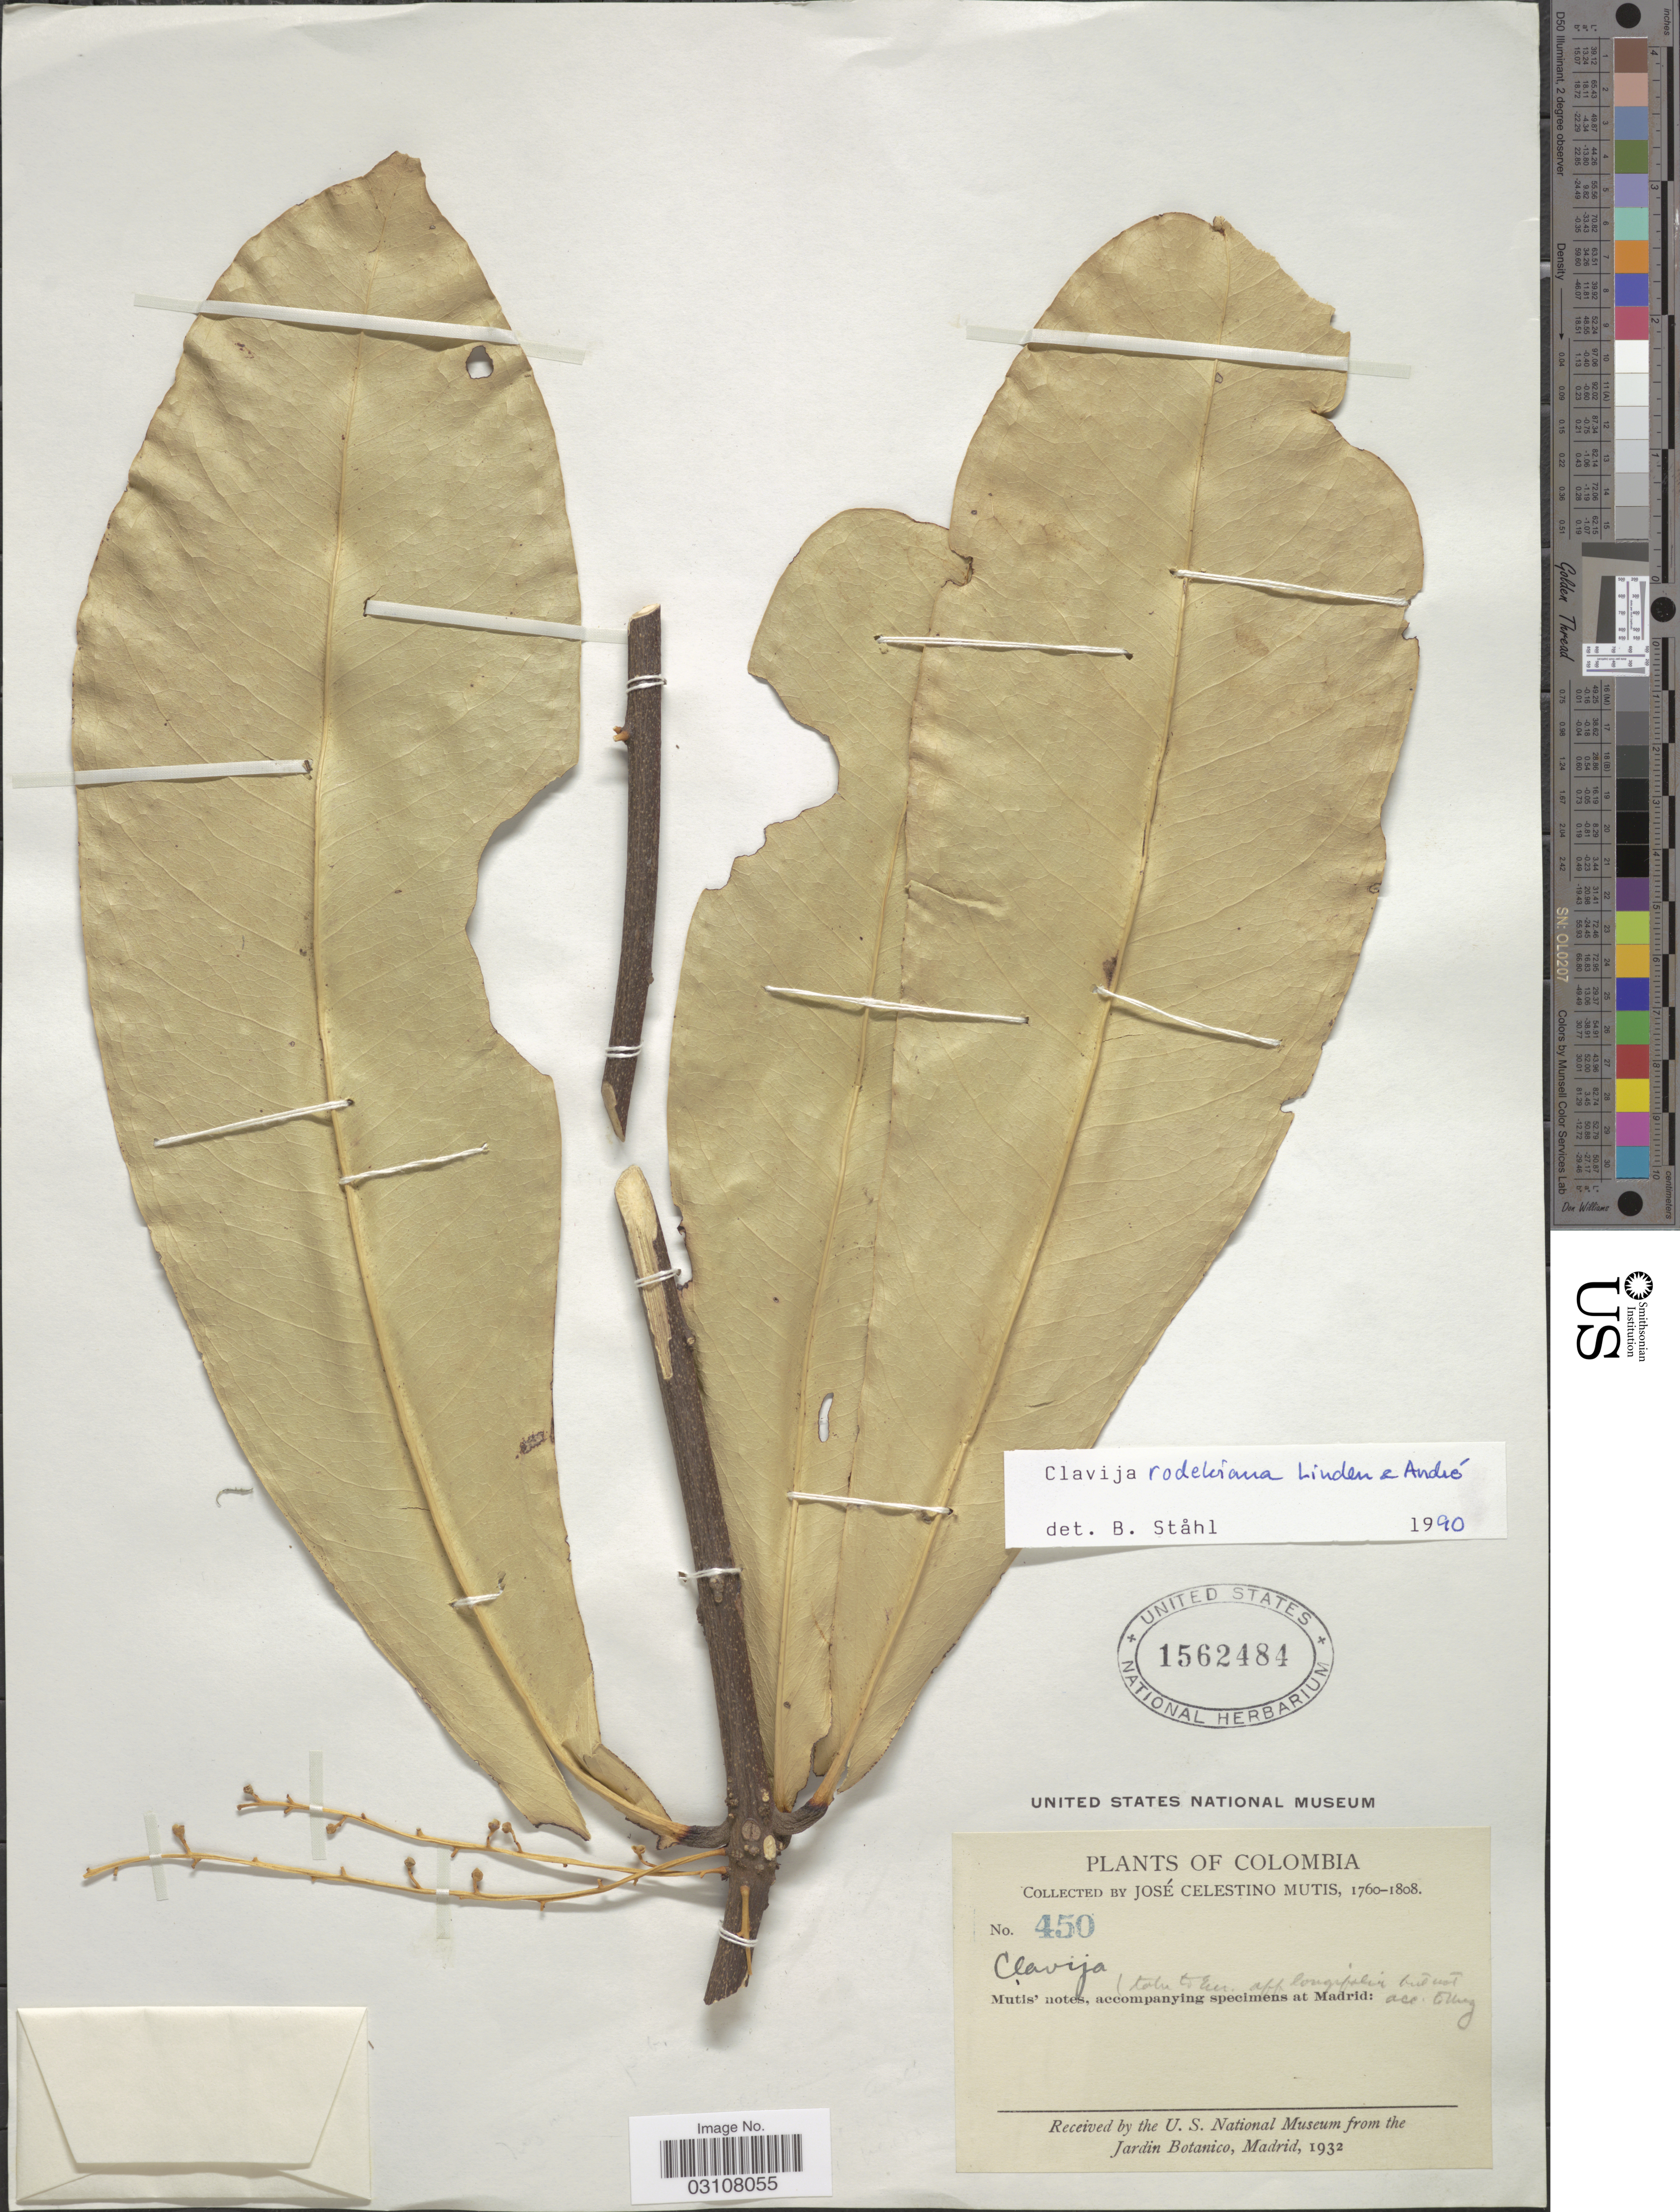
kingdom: Plantae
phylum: Tracheophyta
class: Magnoliopsida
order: Ericales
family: Primulaceae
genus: Clavija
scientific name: Clavija rodekiana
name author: Linden & André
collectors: J. C. B. Mutis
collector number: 450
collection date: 1760/1808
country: Colombia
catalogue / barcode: US 1562484